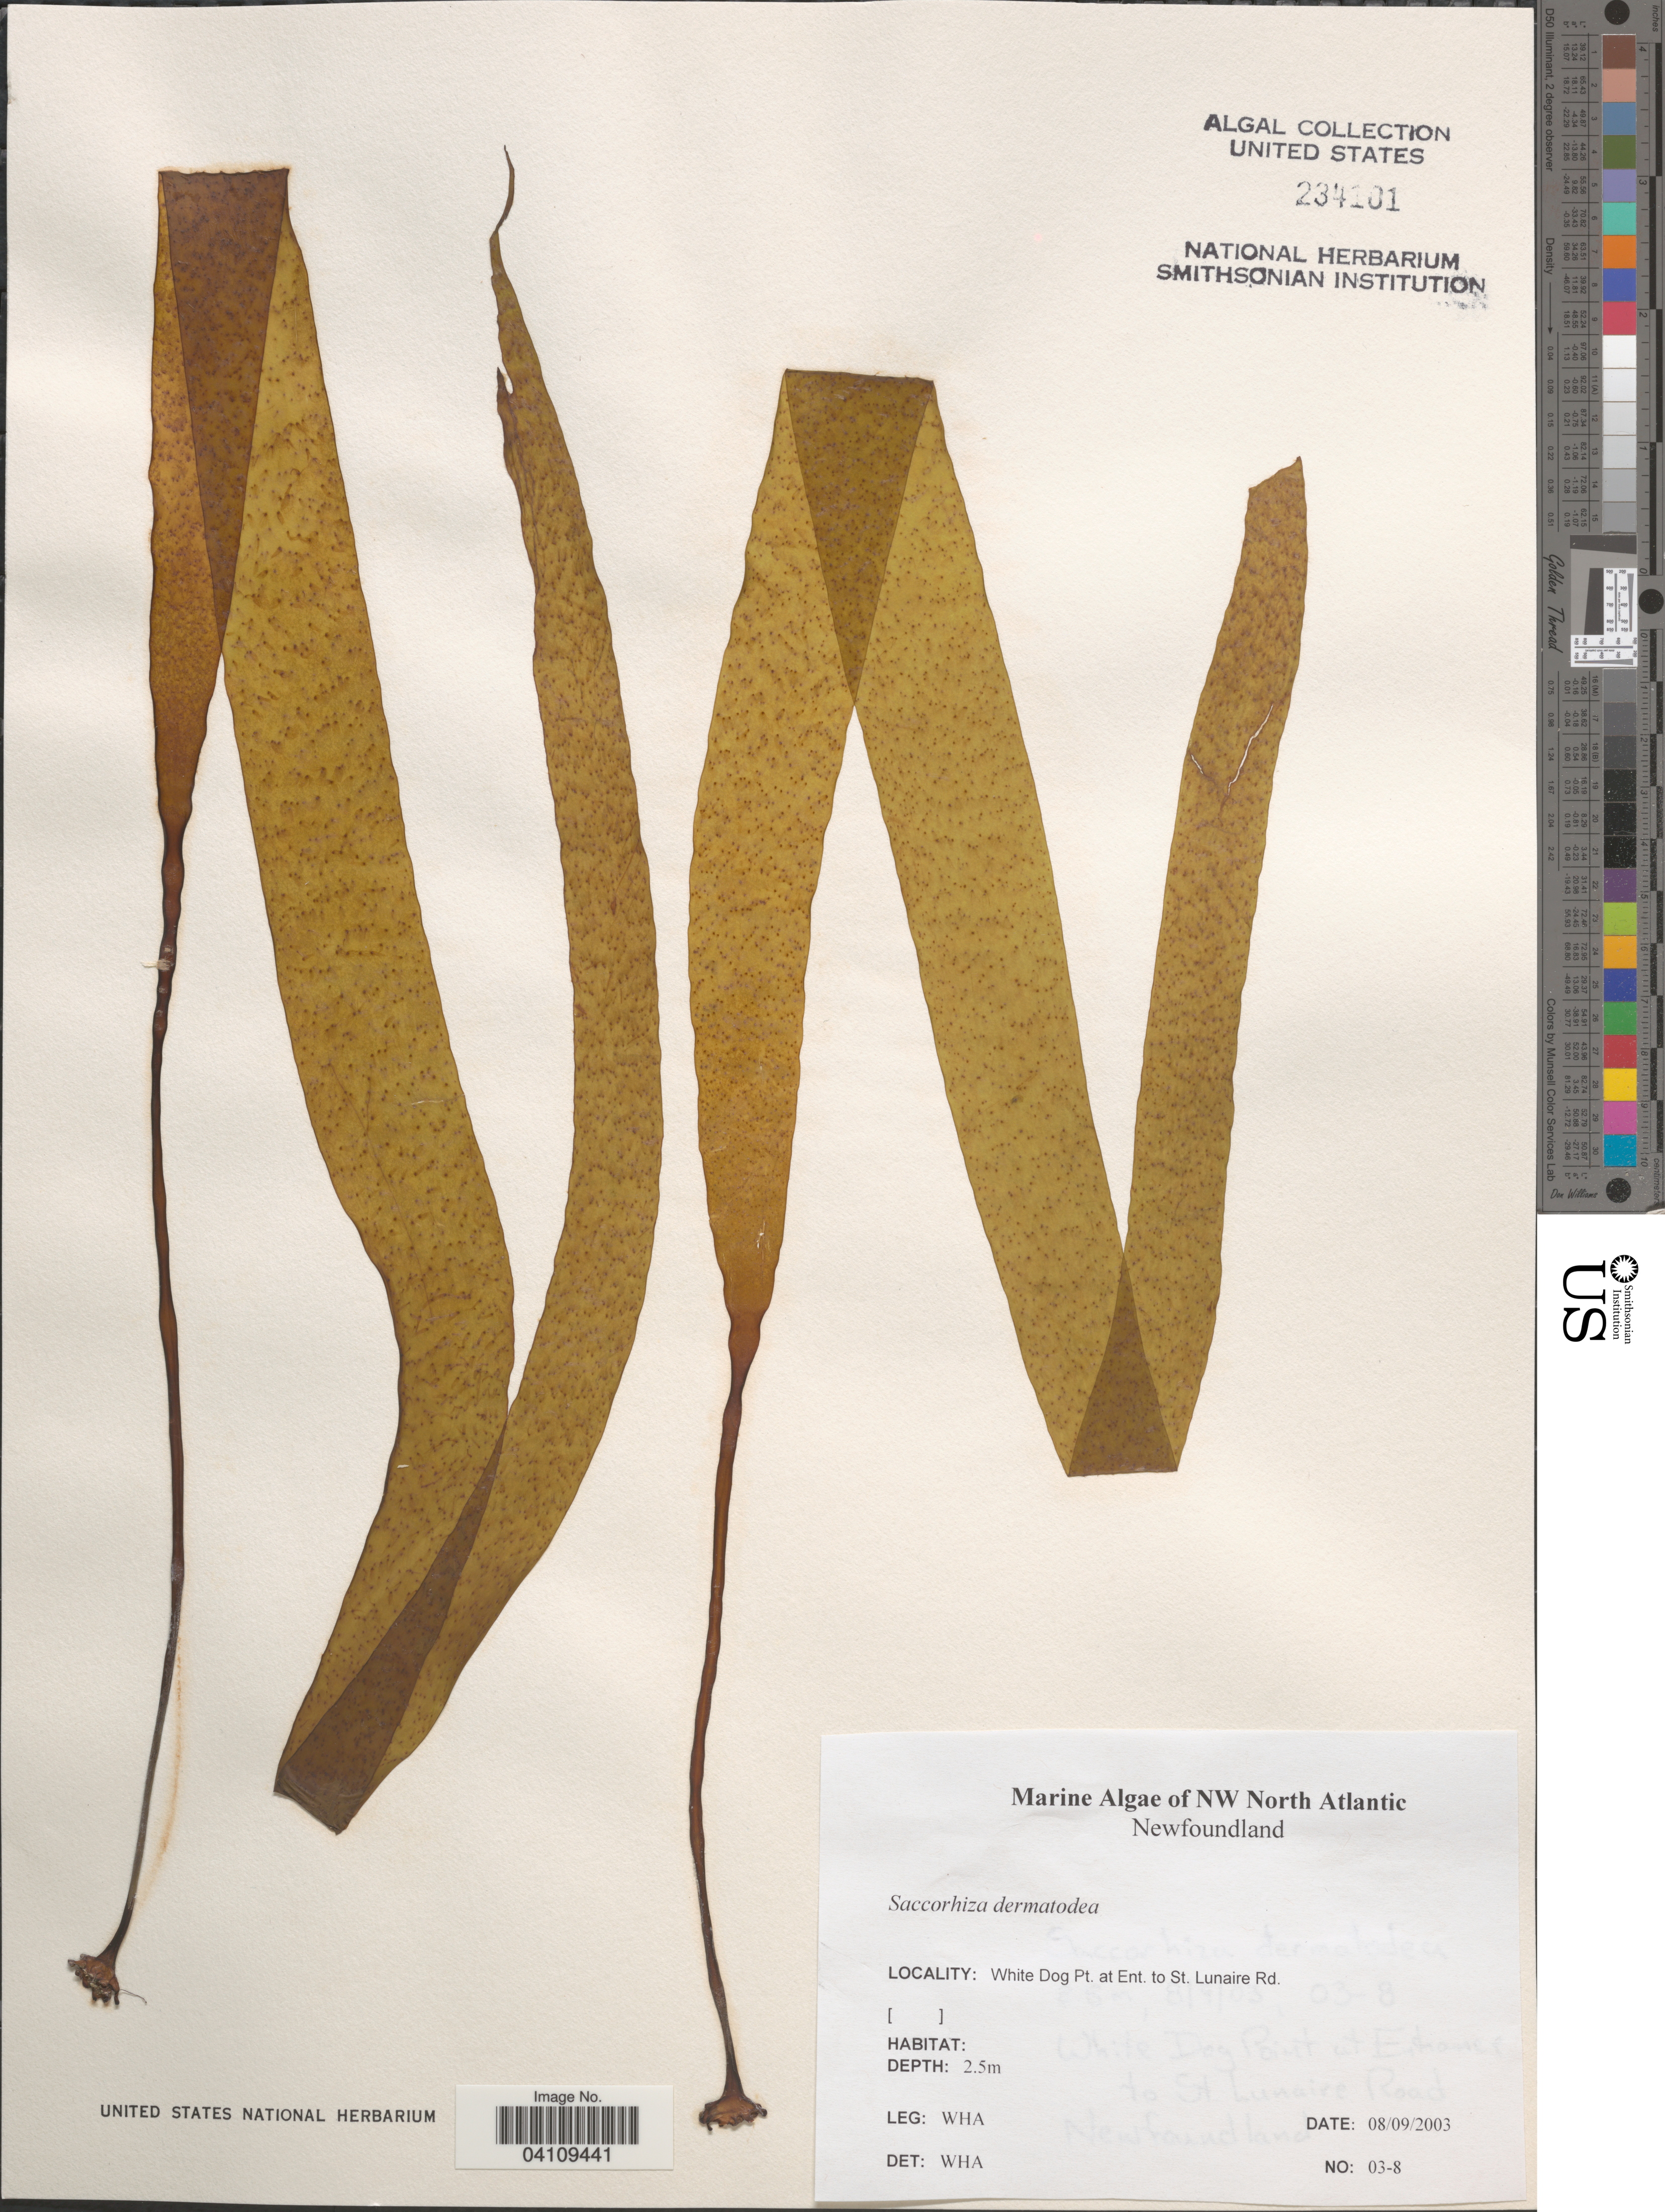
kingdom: Chromista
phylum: Foraminifera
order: Astrorhizida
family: Hyperamminidae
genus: Saccorhiza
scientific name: Saccorhiza dermatodea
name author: (Bach. Pyl.) J. Agardh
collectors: W. H. Adey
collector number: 03-8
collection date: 2003-09-08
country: Canada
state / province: Newfoundland and Labrador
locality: NW North Atlantic. White Dog Pt. at Ent. to St. Lunaire Rd.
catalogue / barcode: US 234101